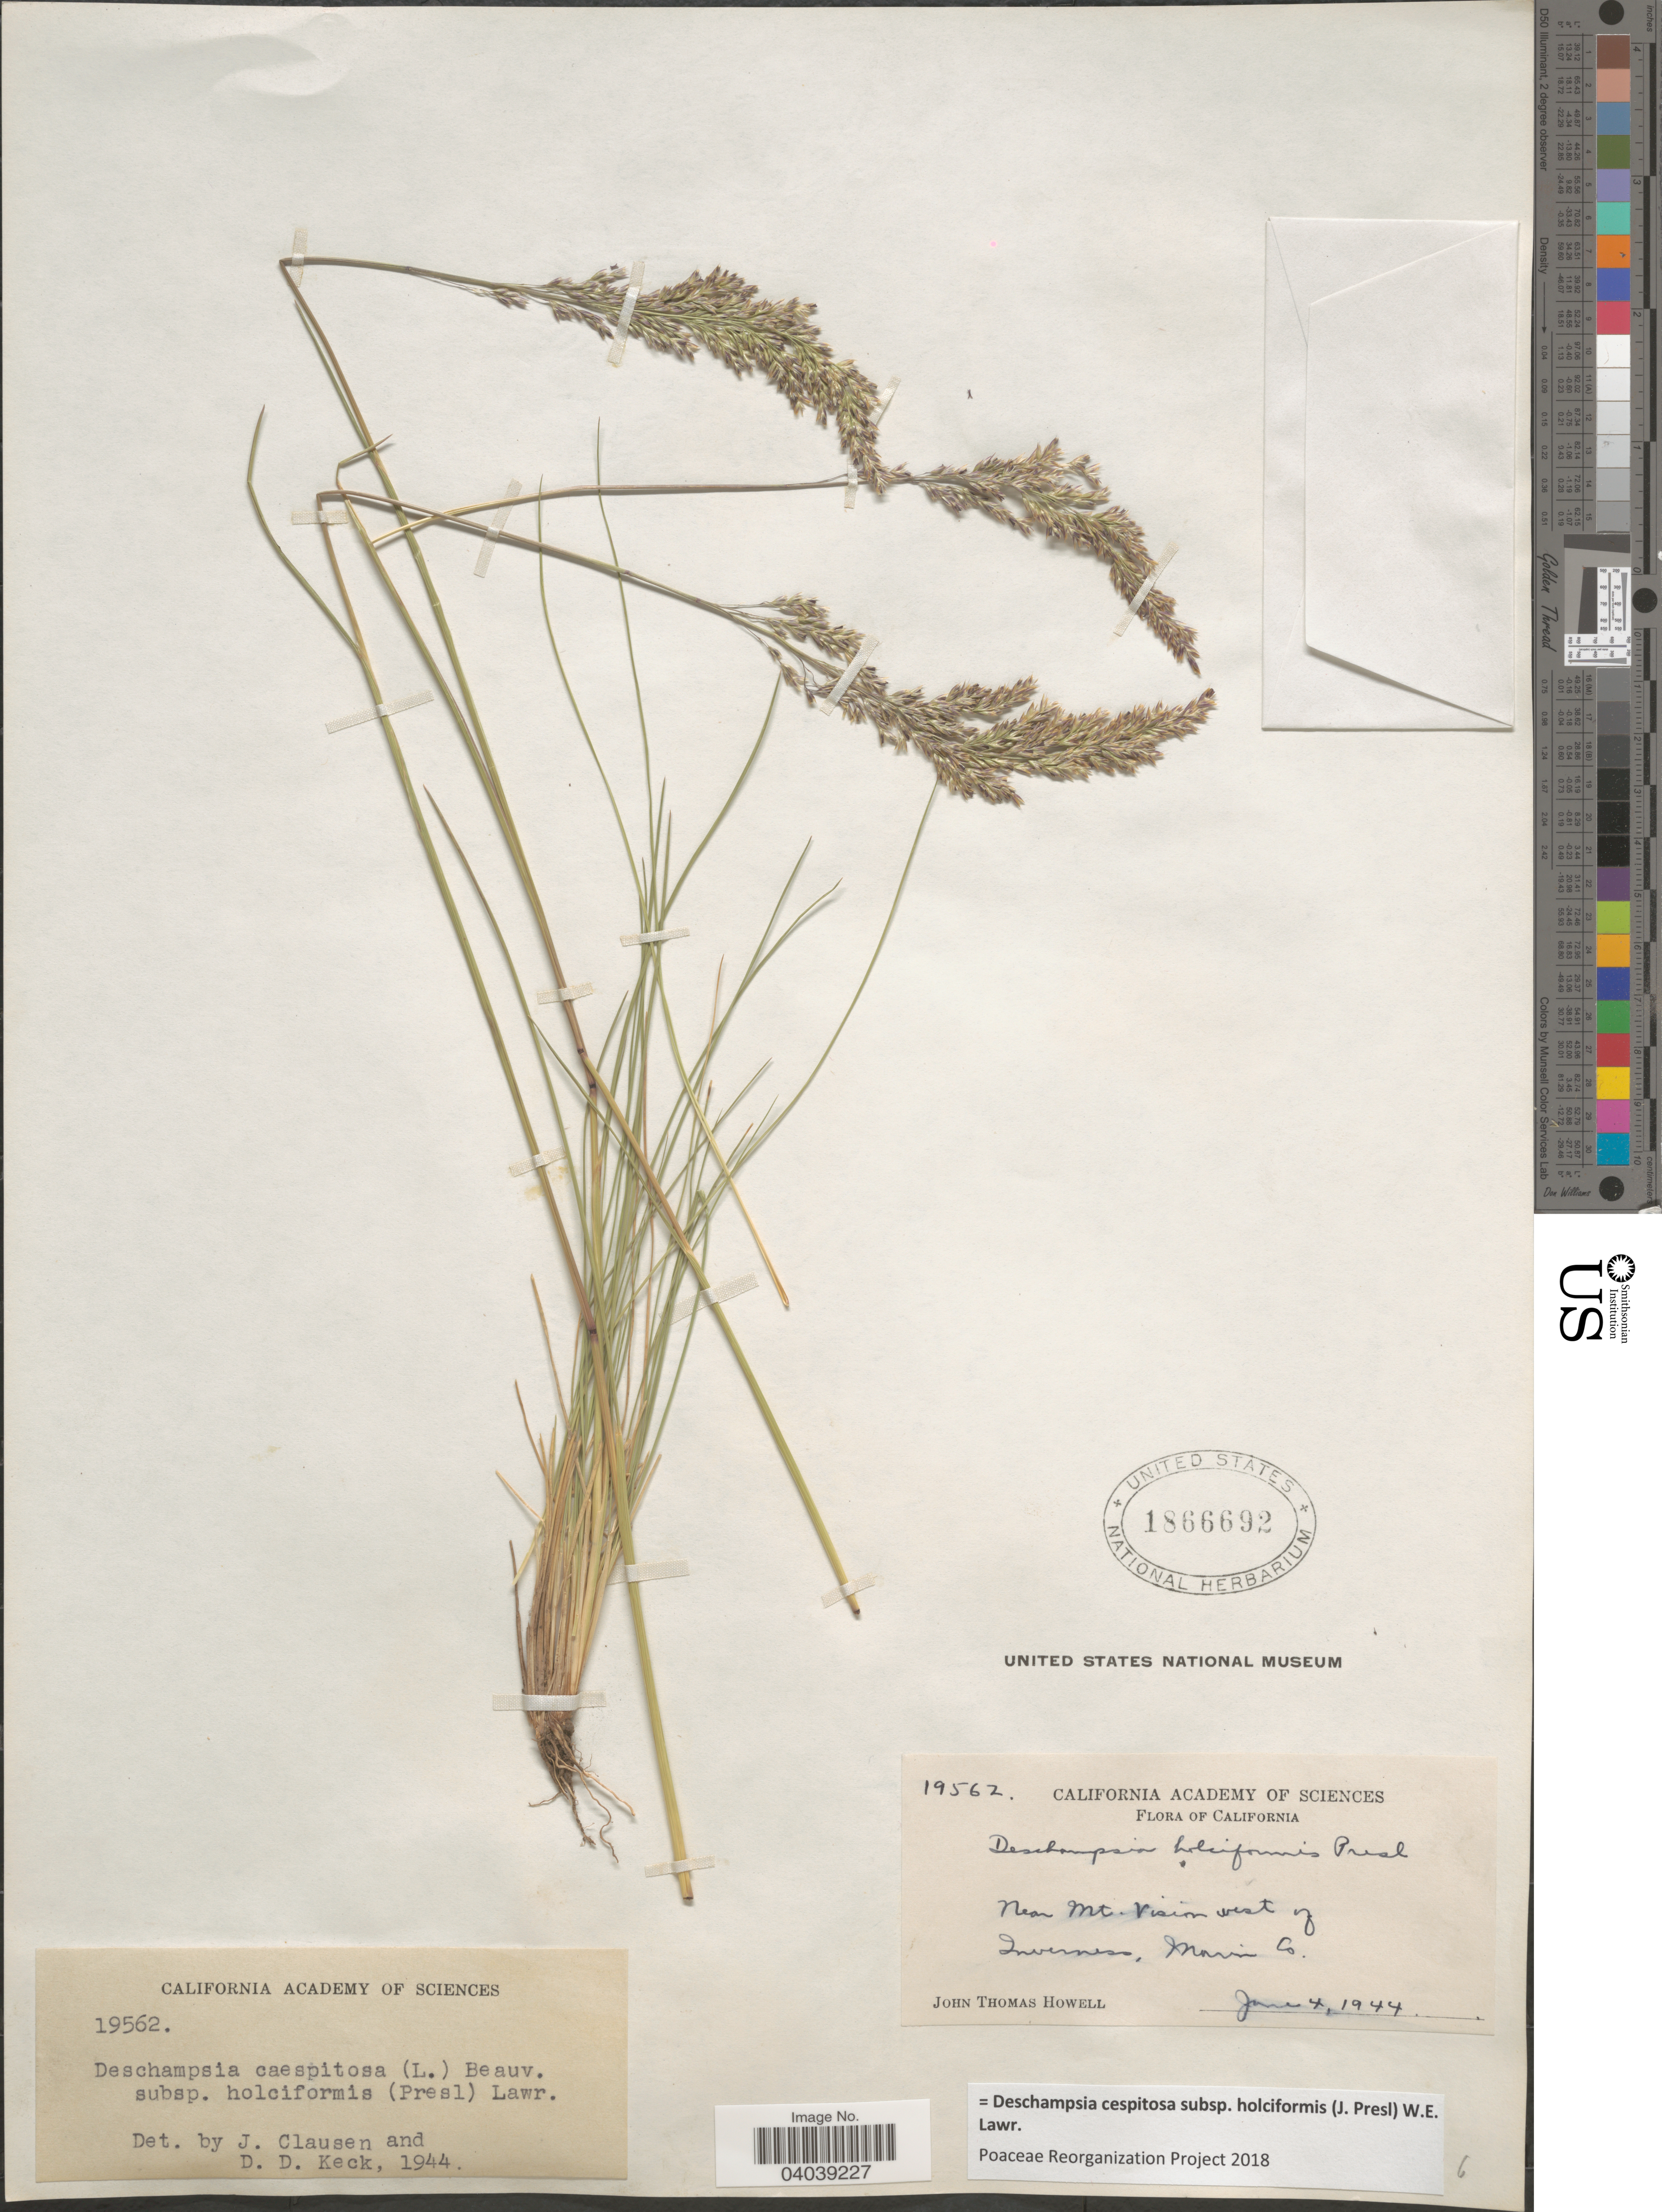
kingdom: Plantae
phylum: Tracheophyta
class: Liliopsida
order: Poales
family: Poaceae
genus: Deschampsia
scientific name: Deschampsia cespitosa subsp. holciformis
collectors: T. Howell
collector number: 19562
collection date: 1944-06-04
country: United States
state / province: California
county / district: Marin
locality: Near Mt. Vision west of Inverness, Marin Co.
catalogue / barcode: US 1866692